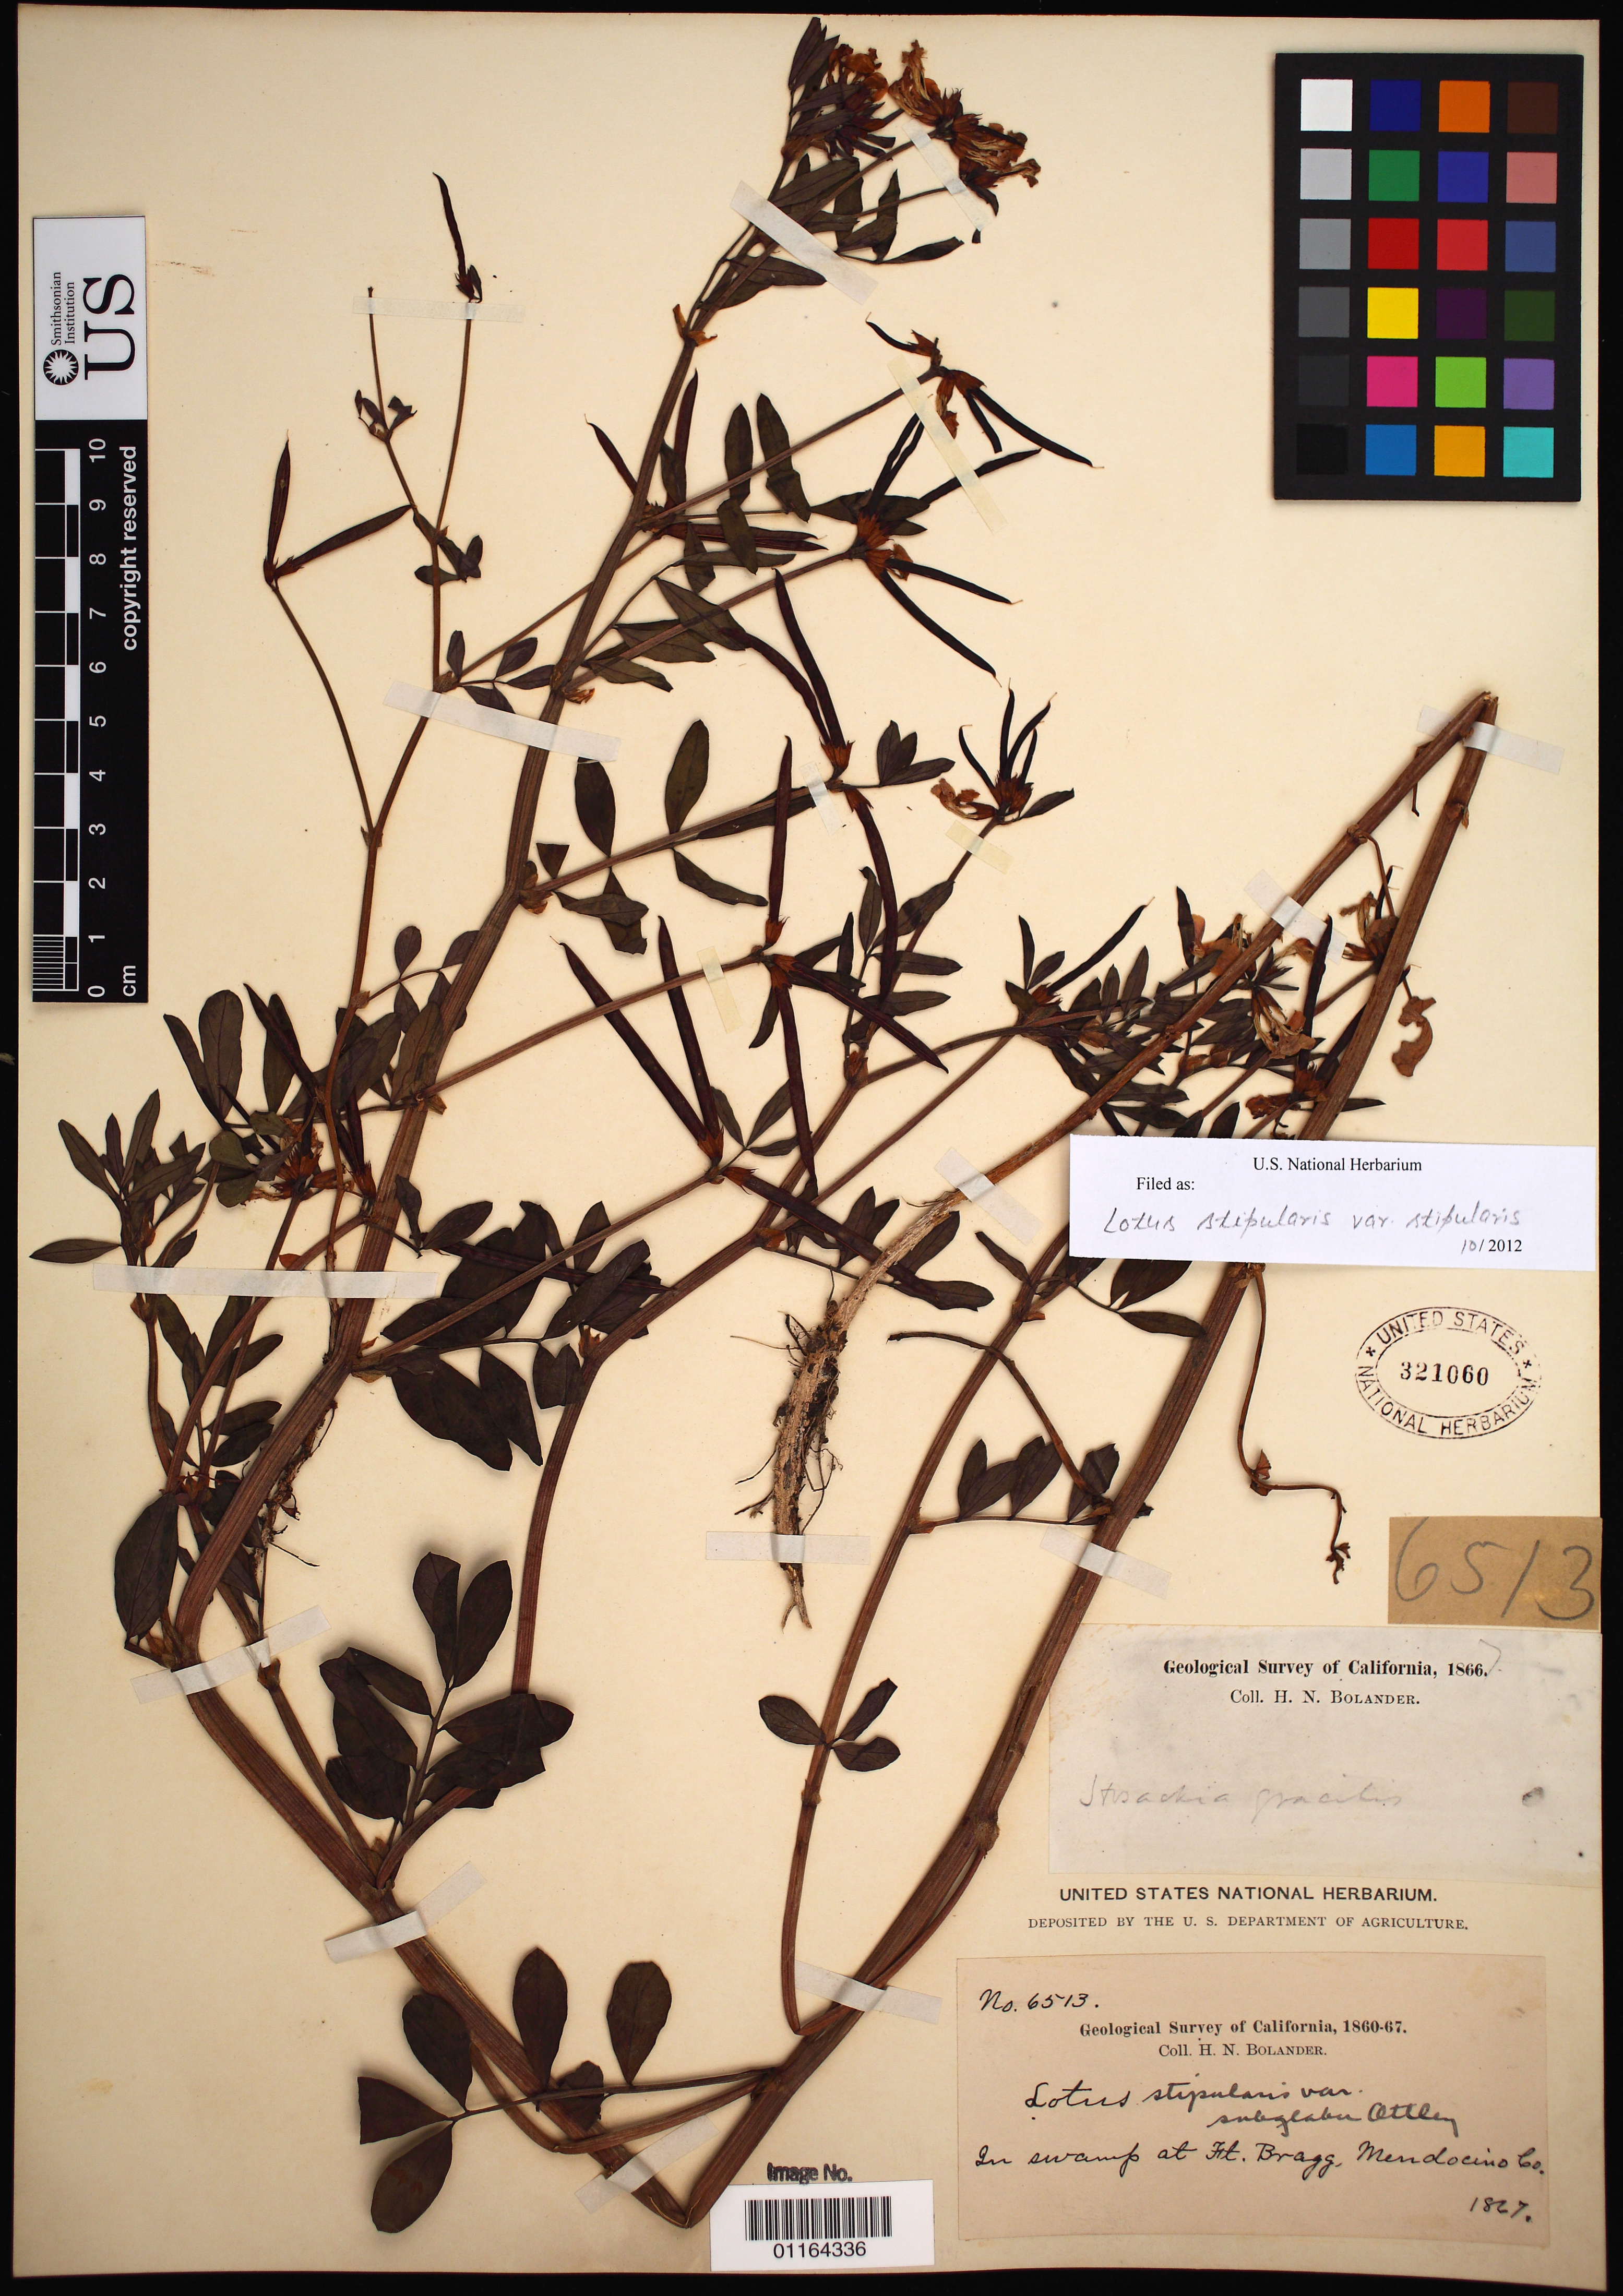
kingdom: Plantae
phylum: Tracheophyta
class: Magnoliopsida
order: Fabales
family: Fabaceae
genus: Hosackia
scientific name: Hosackia stipularis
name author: Benth.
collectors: H. Bolander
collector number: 6513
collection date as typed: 1867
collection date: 1867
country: United States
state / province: California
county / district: Mendocino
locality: In swamp at Fort Bragg.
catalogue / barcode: US 321060